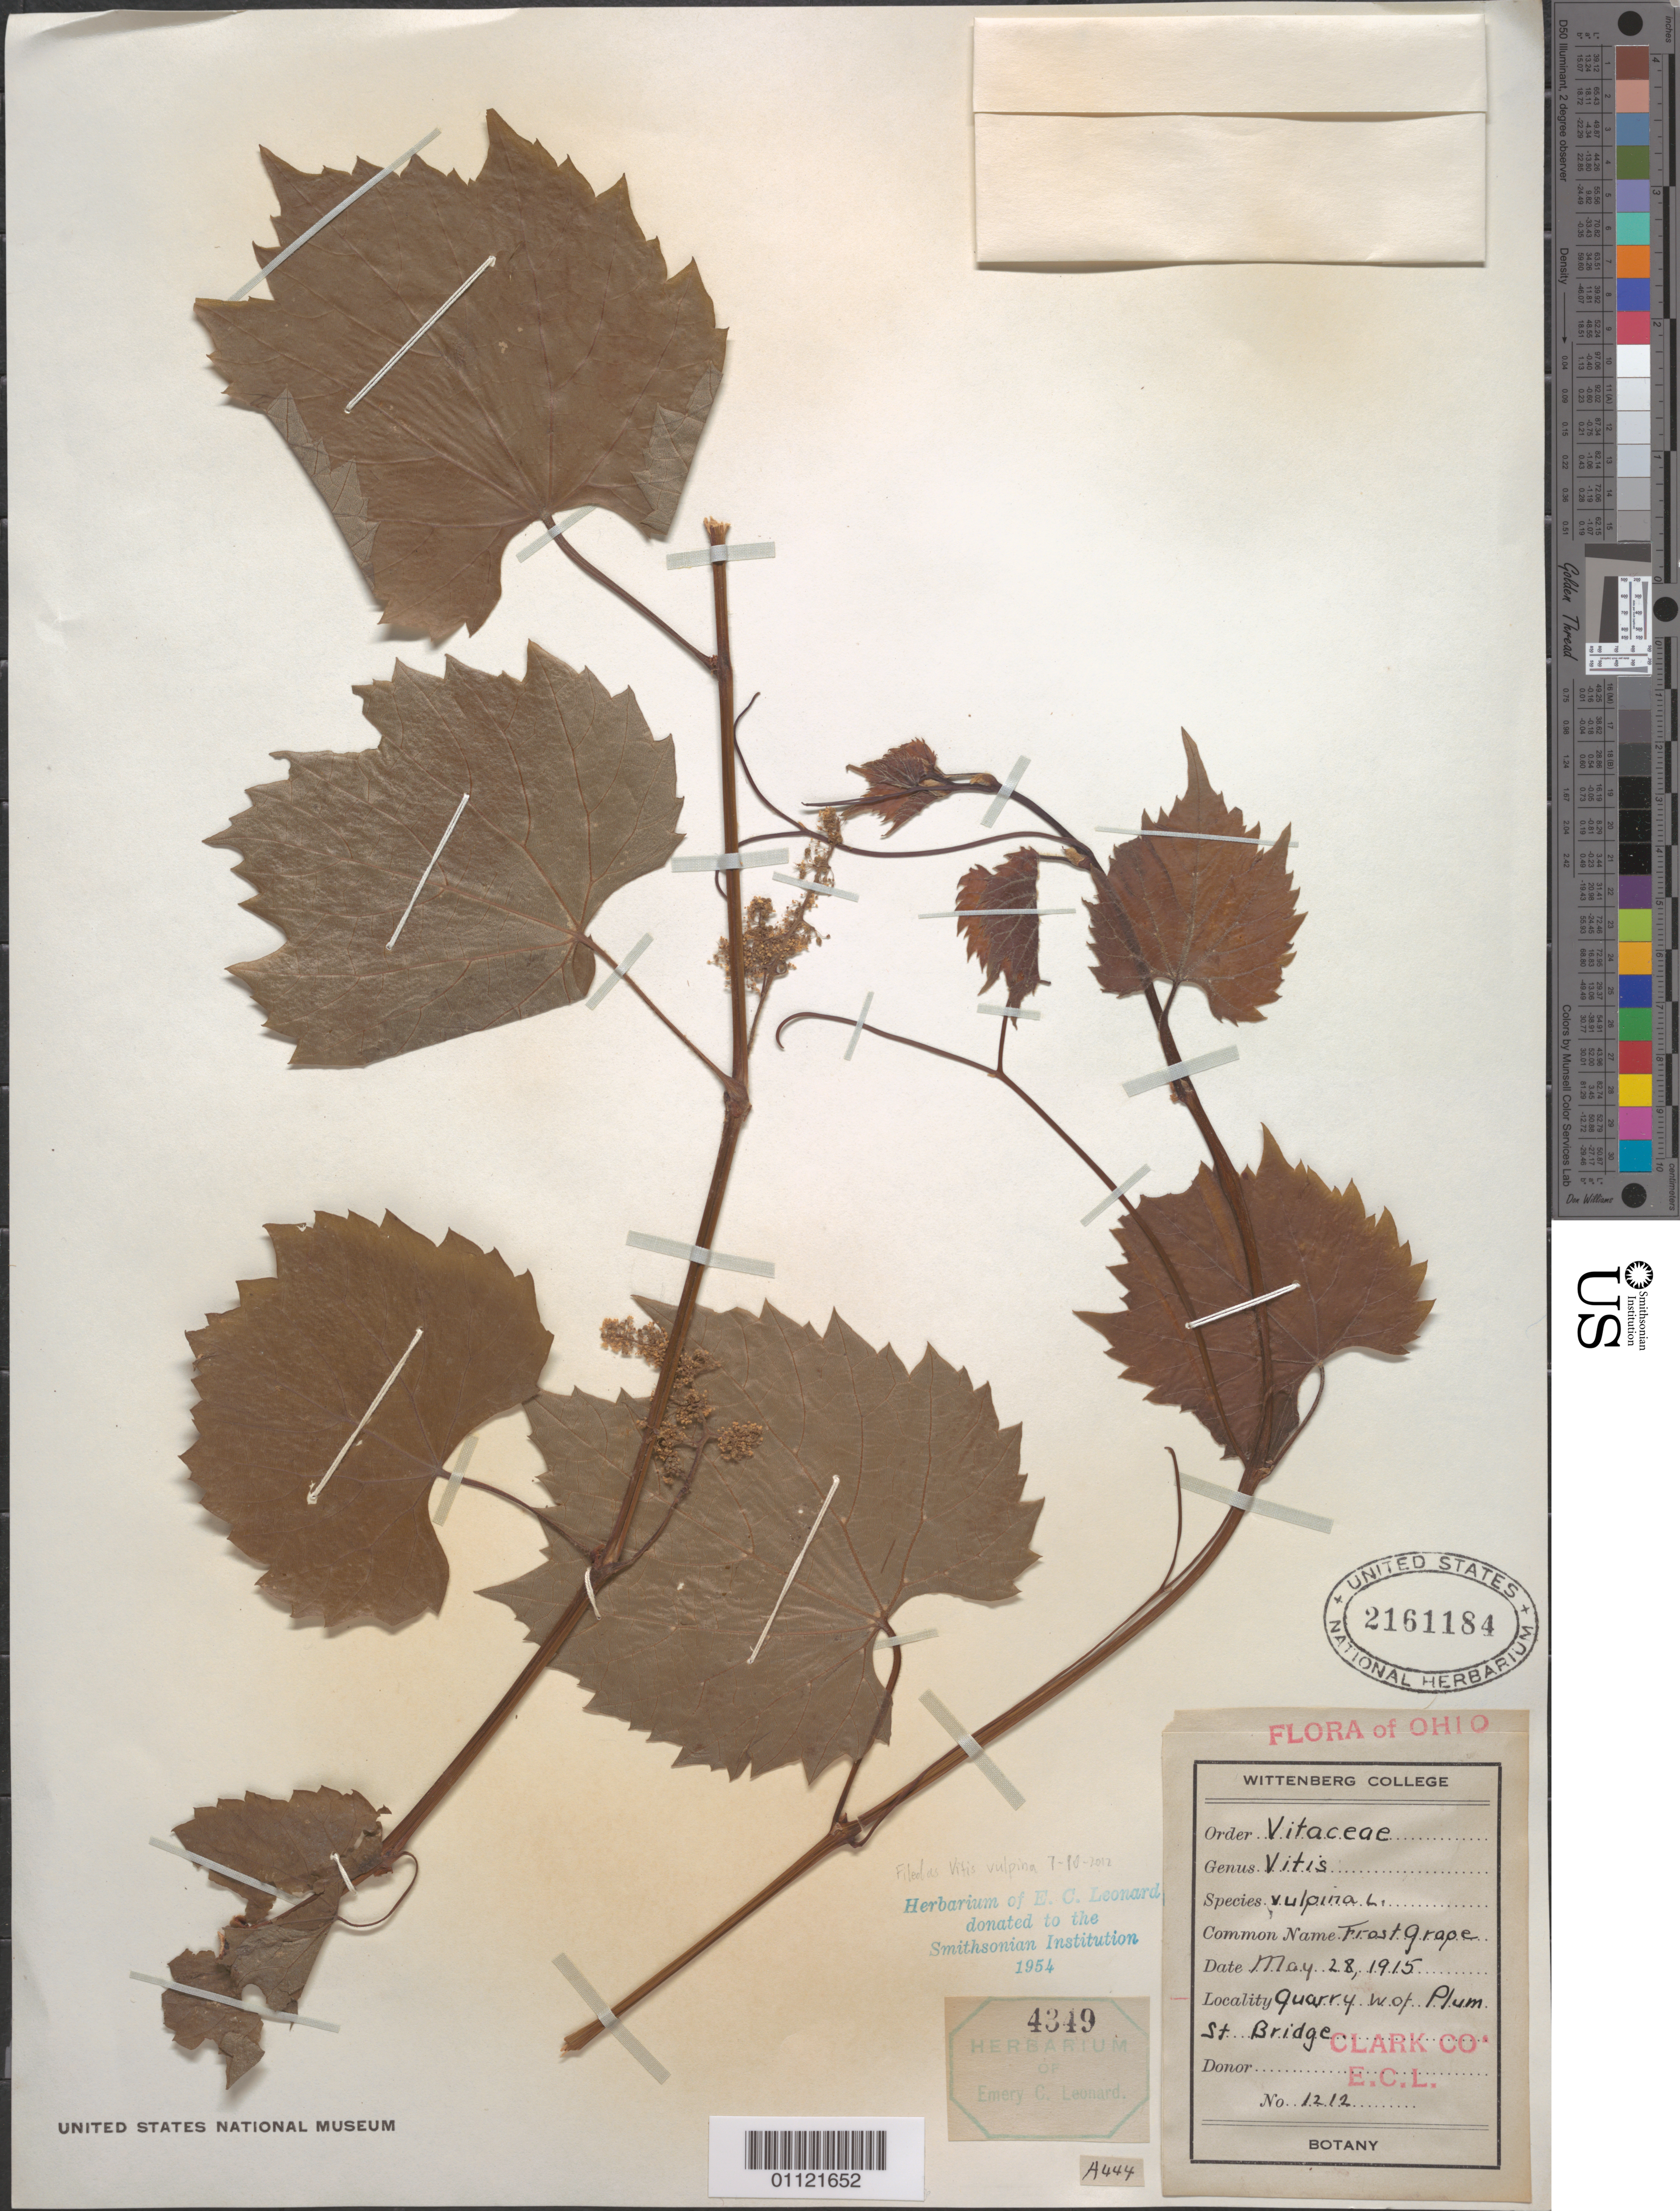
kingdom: Plantae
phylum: Tracheophyta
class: Magnoliopsida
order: Vitales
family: Vitaceae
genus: Vitis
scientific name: Vitis vulpina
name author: L.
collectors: E. C. Leonard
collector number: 1212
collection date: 1915-05-28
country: United States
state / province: Ohio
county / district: Clark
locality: Quarry w of Plum St Bridge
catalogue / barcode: US 2161184